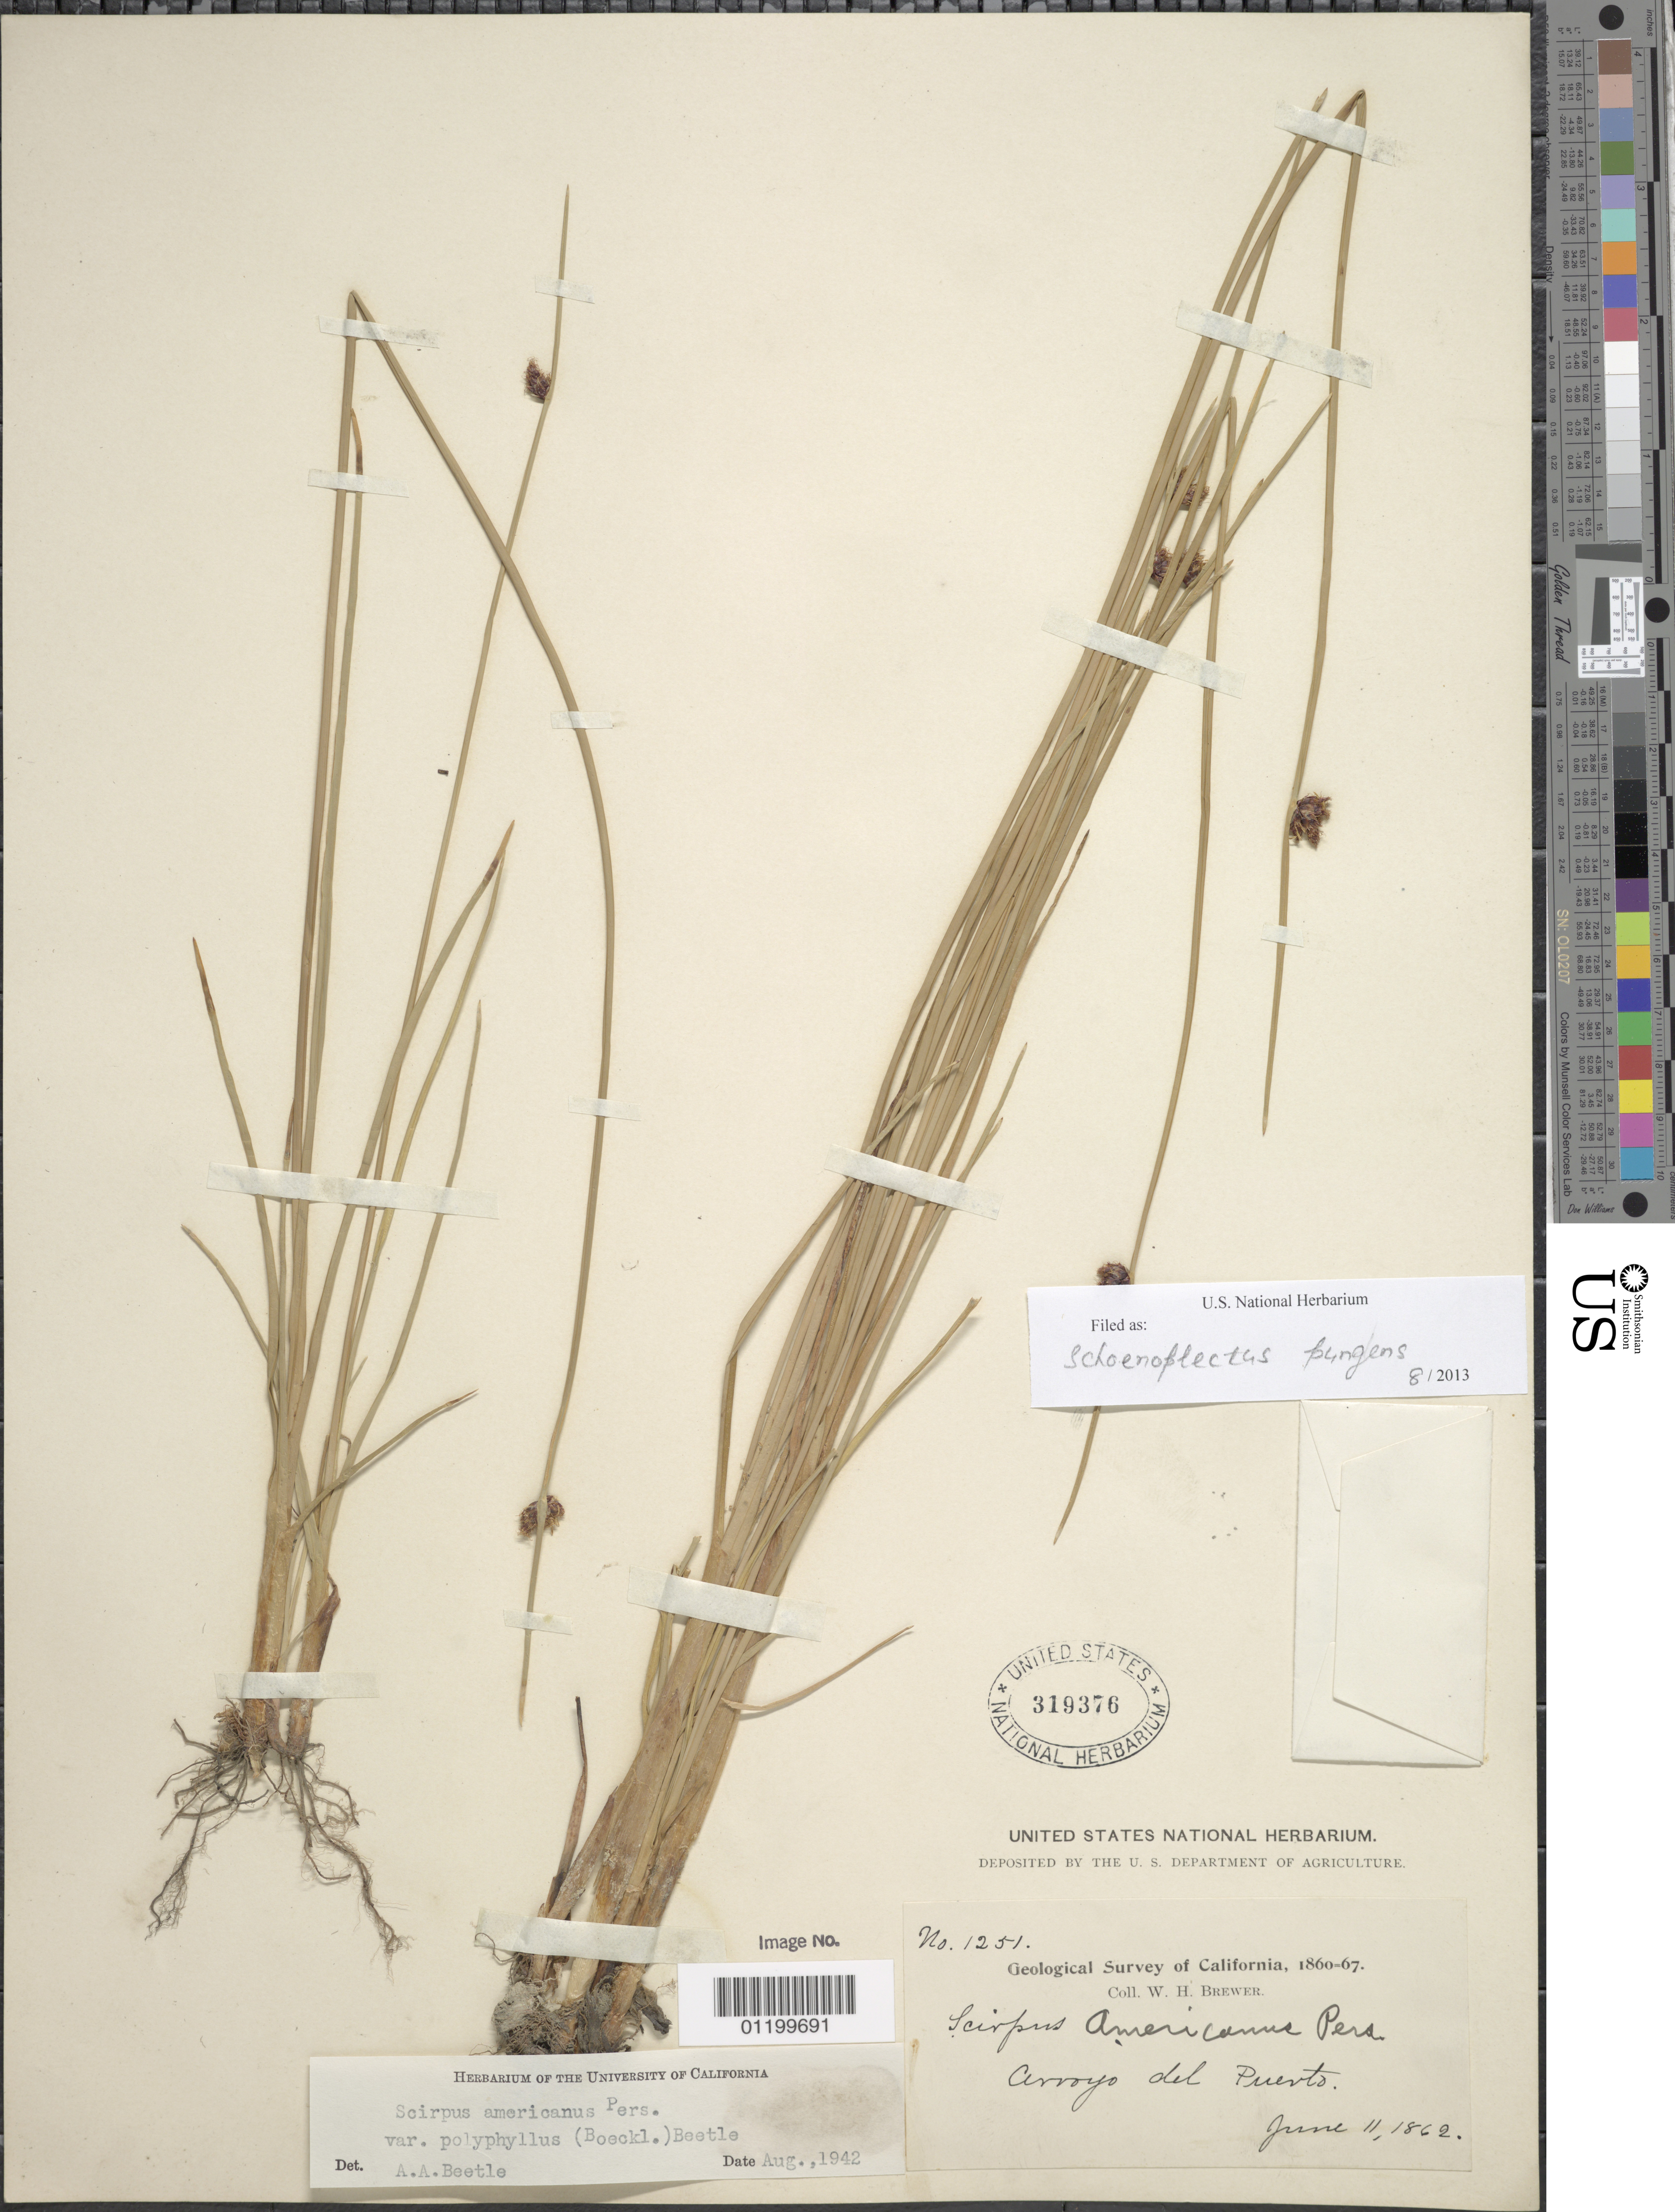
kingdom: Plantae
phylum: Tracheophyta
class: Liliopsida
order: Poales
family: Cyperaceae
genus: Schoenoplectus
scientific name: Schoenoplectus pungens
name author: (Vahl) Palla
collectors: W. H. Brewer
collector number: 1251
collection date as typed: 11 Jun 1862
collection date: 1862-06-11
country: United States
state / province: California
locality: Arroyo del Puerto.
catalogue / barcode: US 319376